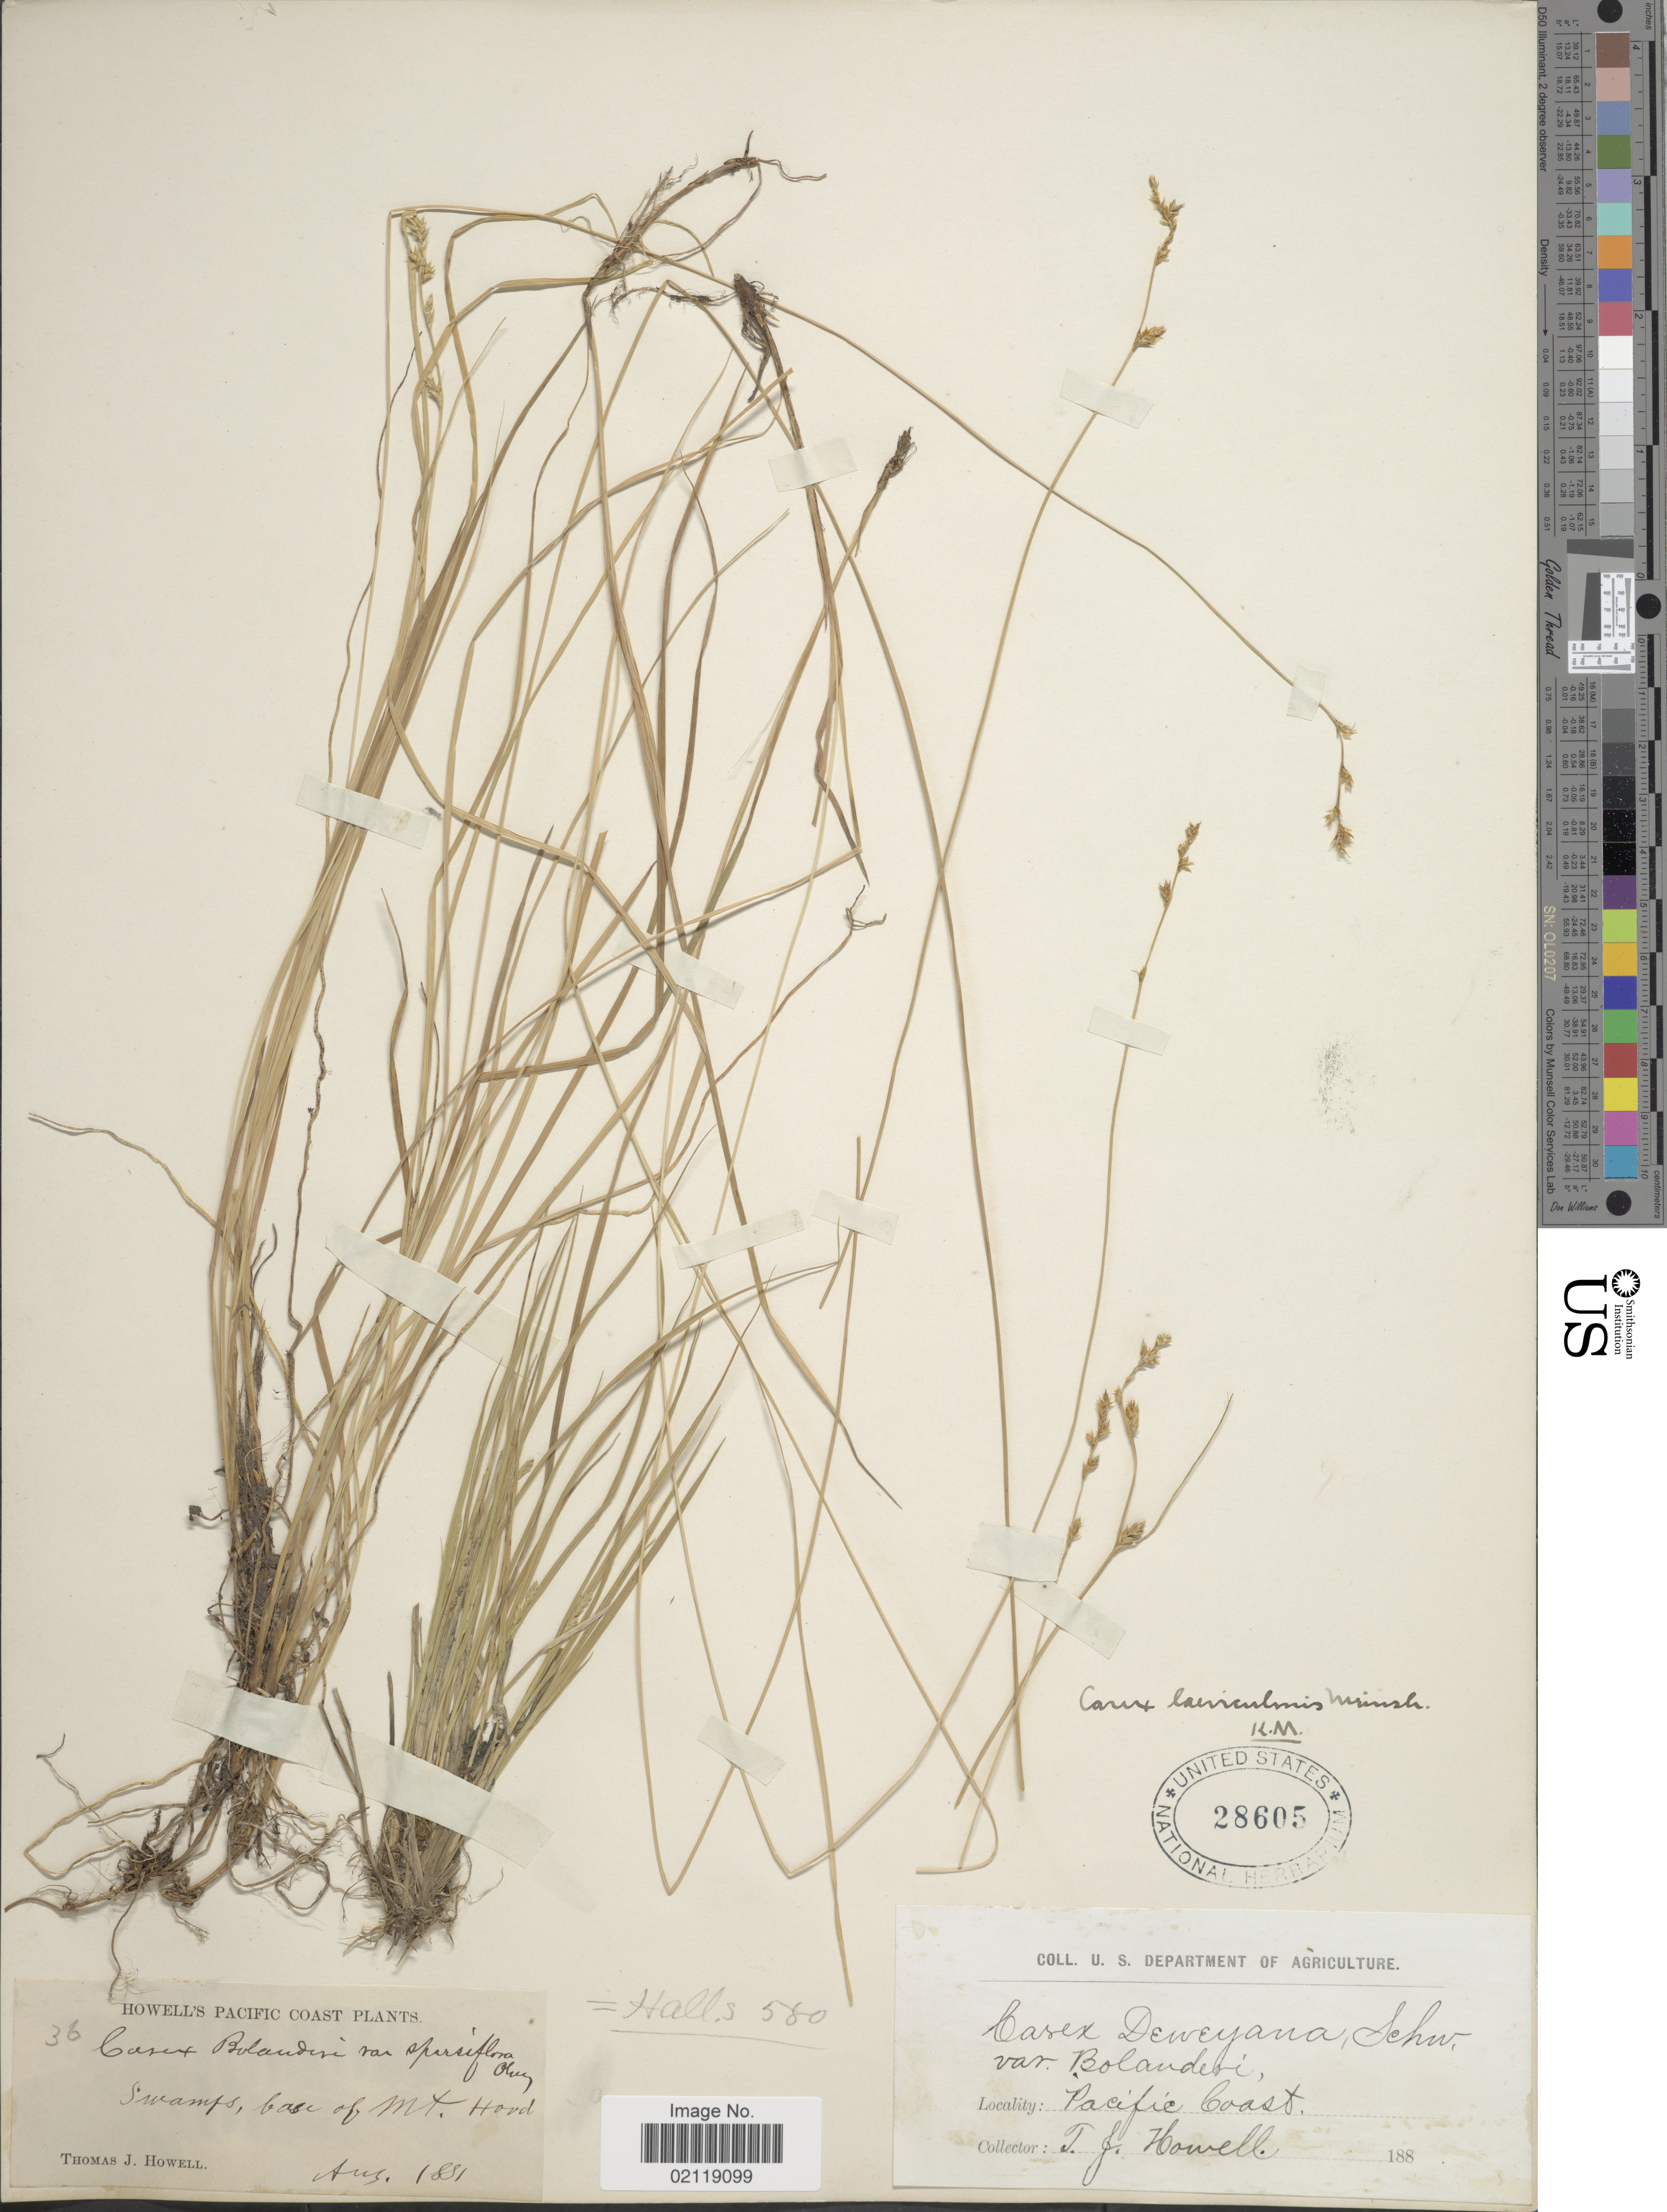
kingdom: Plantae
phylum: Tracheophyta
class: Liliopsida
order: Poales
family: Cyperaceae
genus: Carex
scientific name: Carex laeviculmis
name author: Meinsh.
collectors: T. J. Howell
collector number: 36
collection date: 1881-08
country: United States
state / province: Oregon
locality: Pacific Coast. Swamps, base of Mt. Hood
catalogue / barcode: US 28605